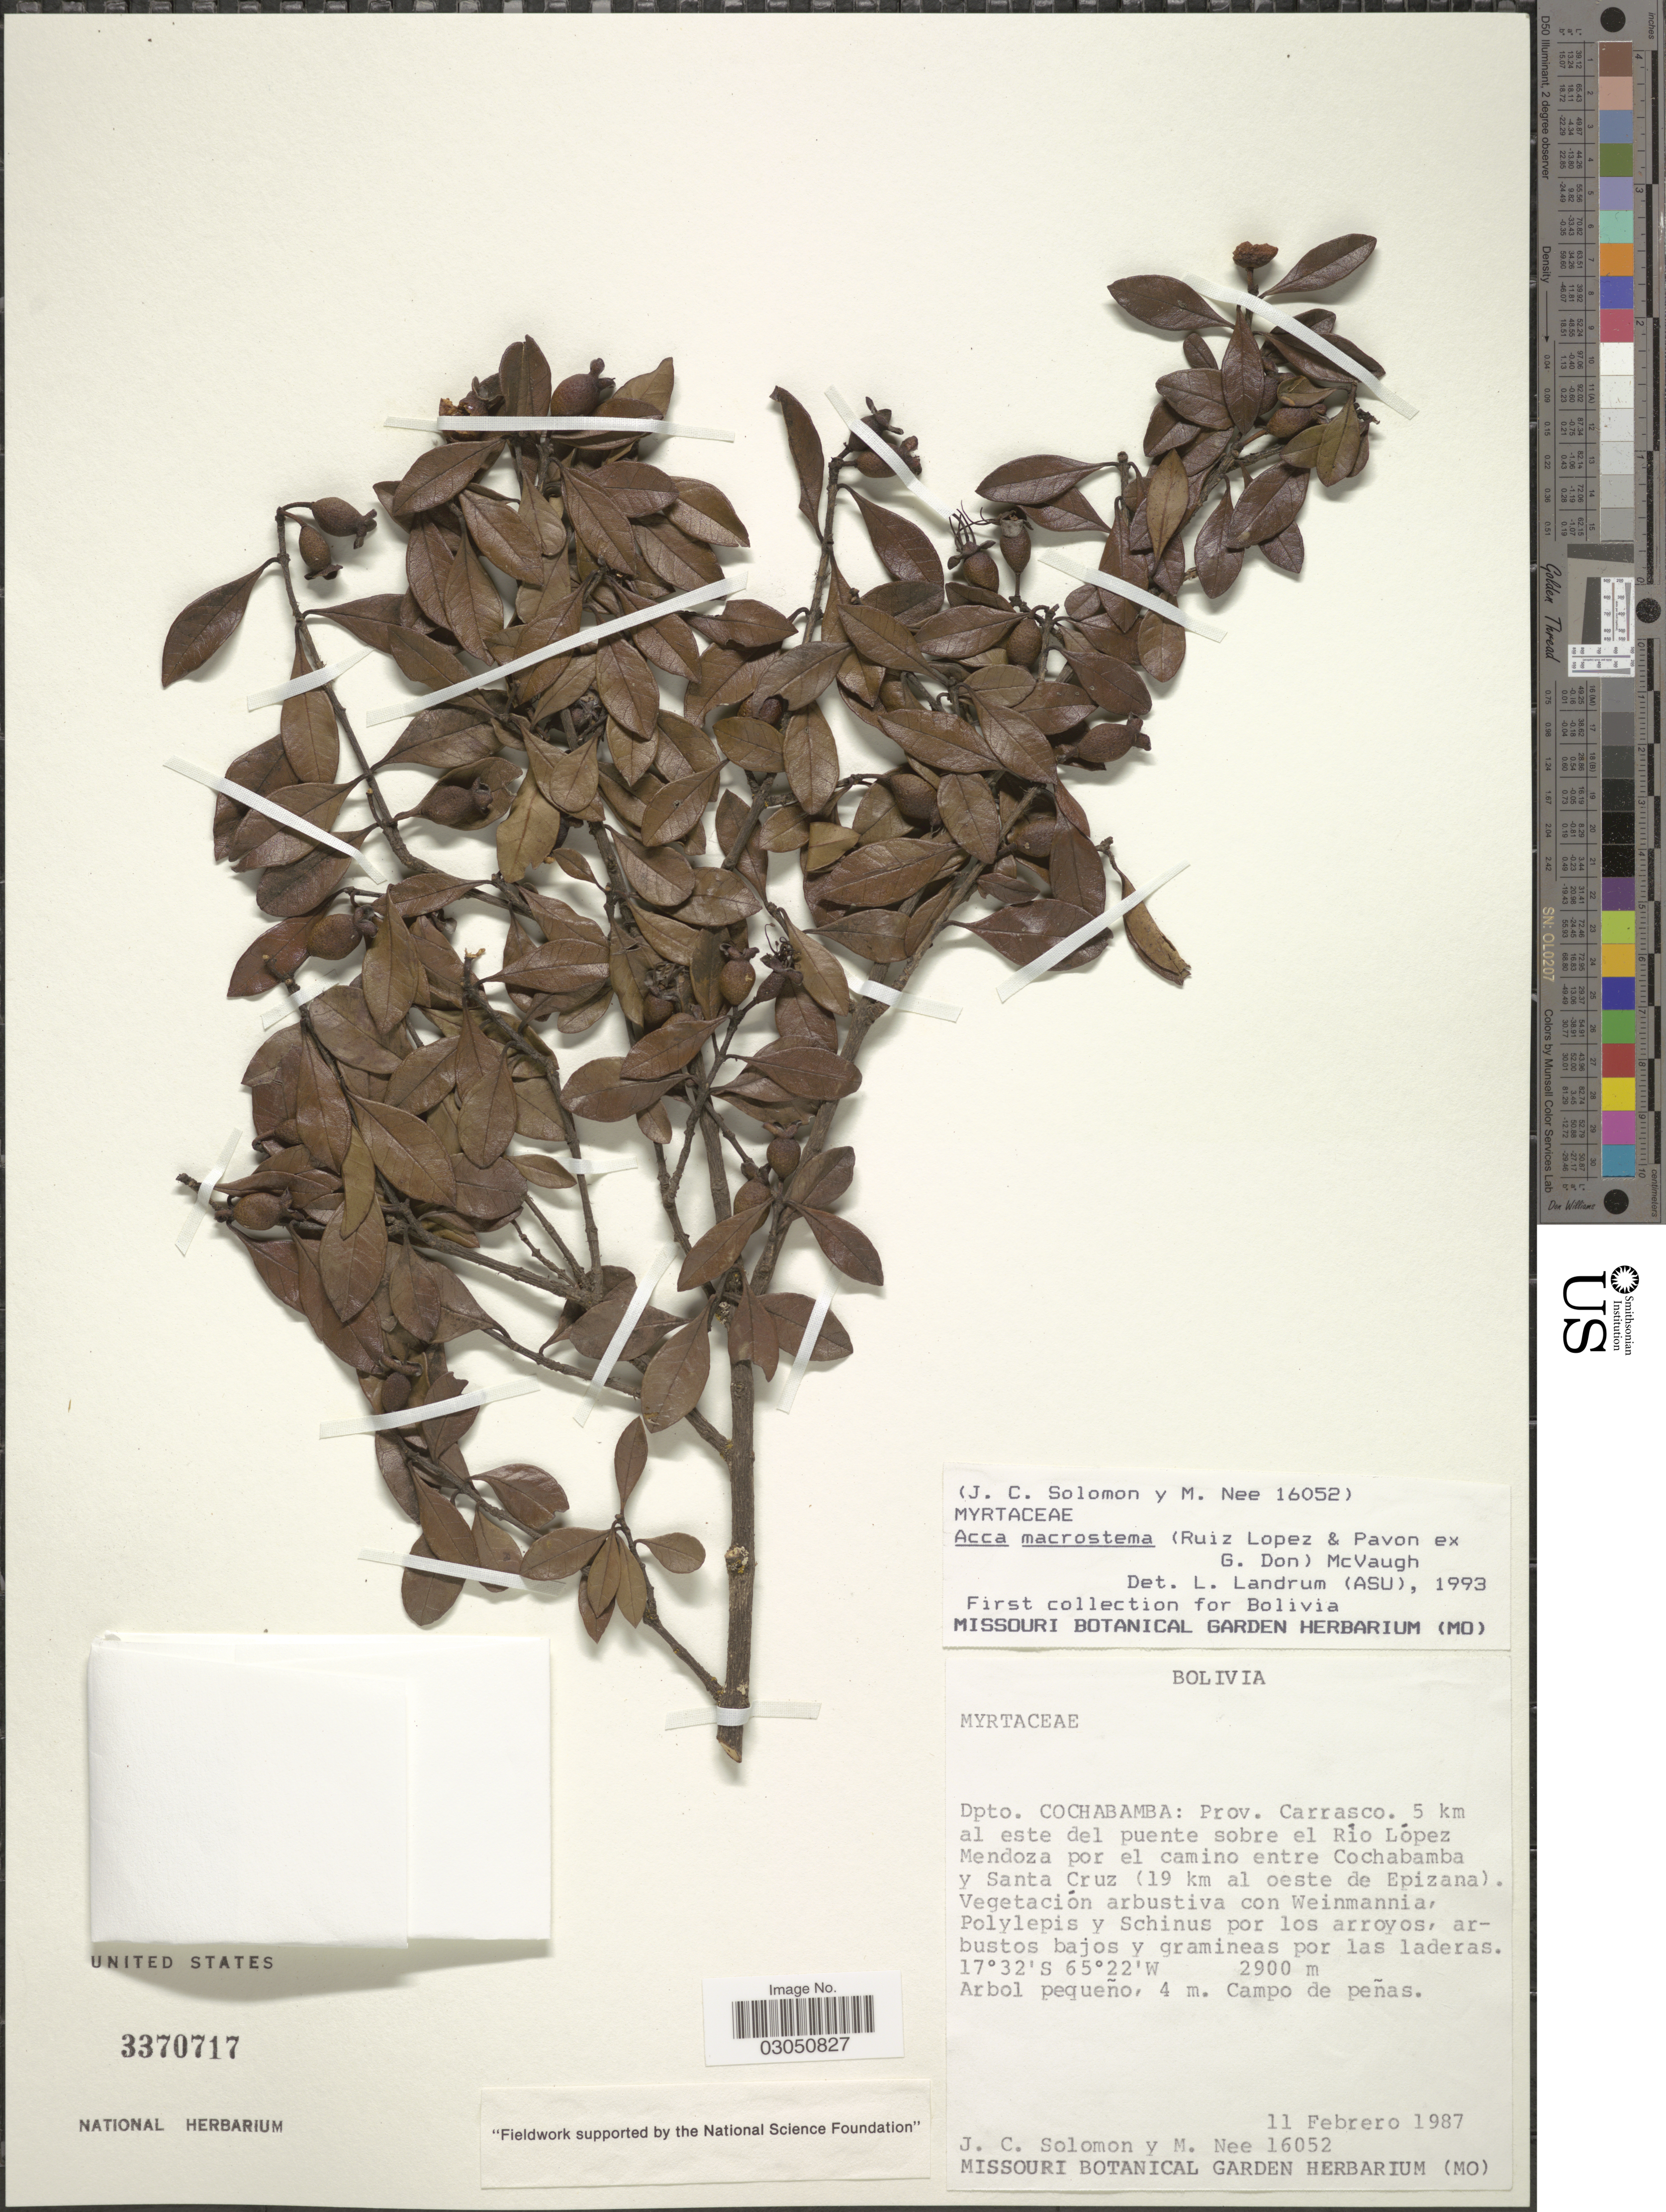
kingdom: Plantae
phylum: Tracheophyta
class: Magnoliopsida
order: Myrtales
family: Myrtaceae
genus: Acca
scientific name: Acca macrostema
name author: (Ruiz & Pav. ex G. Don) McVaugh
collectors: J. C. Solomon & M. Nee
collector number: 16052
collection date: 1987-02-11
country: Bolivia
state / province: Cochabamba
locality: Dpto. Cochabamba: Prov. Carrasco. 5 km al este del puente sobre el Río López Mendoza por el camino entre Cochabamba y Santa Cruz (19 km al oeste de Epizana).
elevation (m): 2900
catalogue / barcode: US 3370717